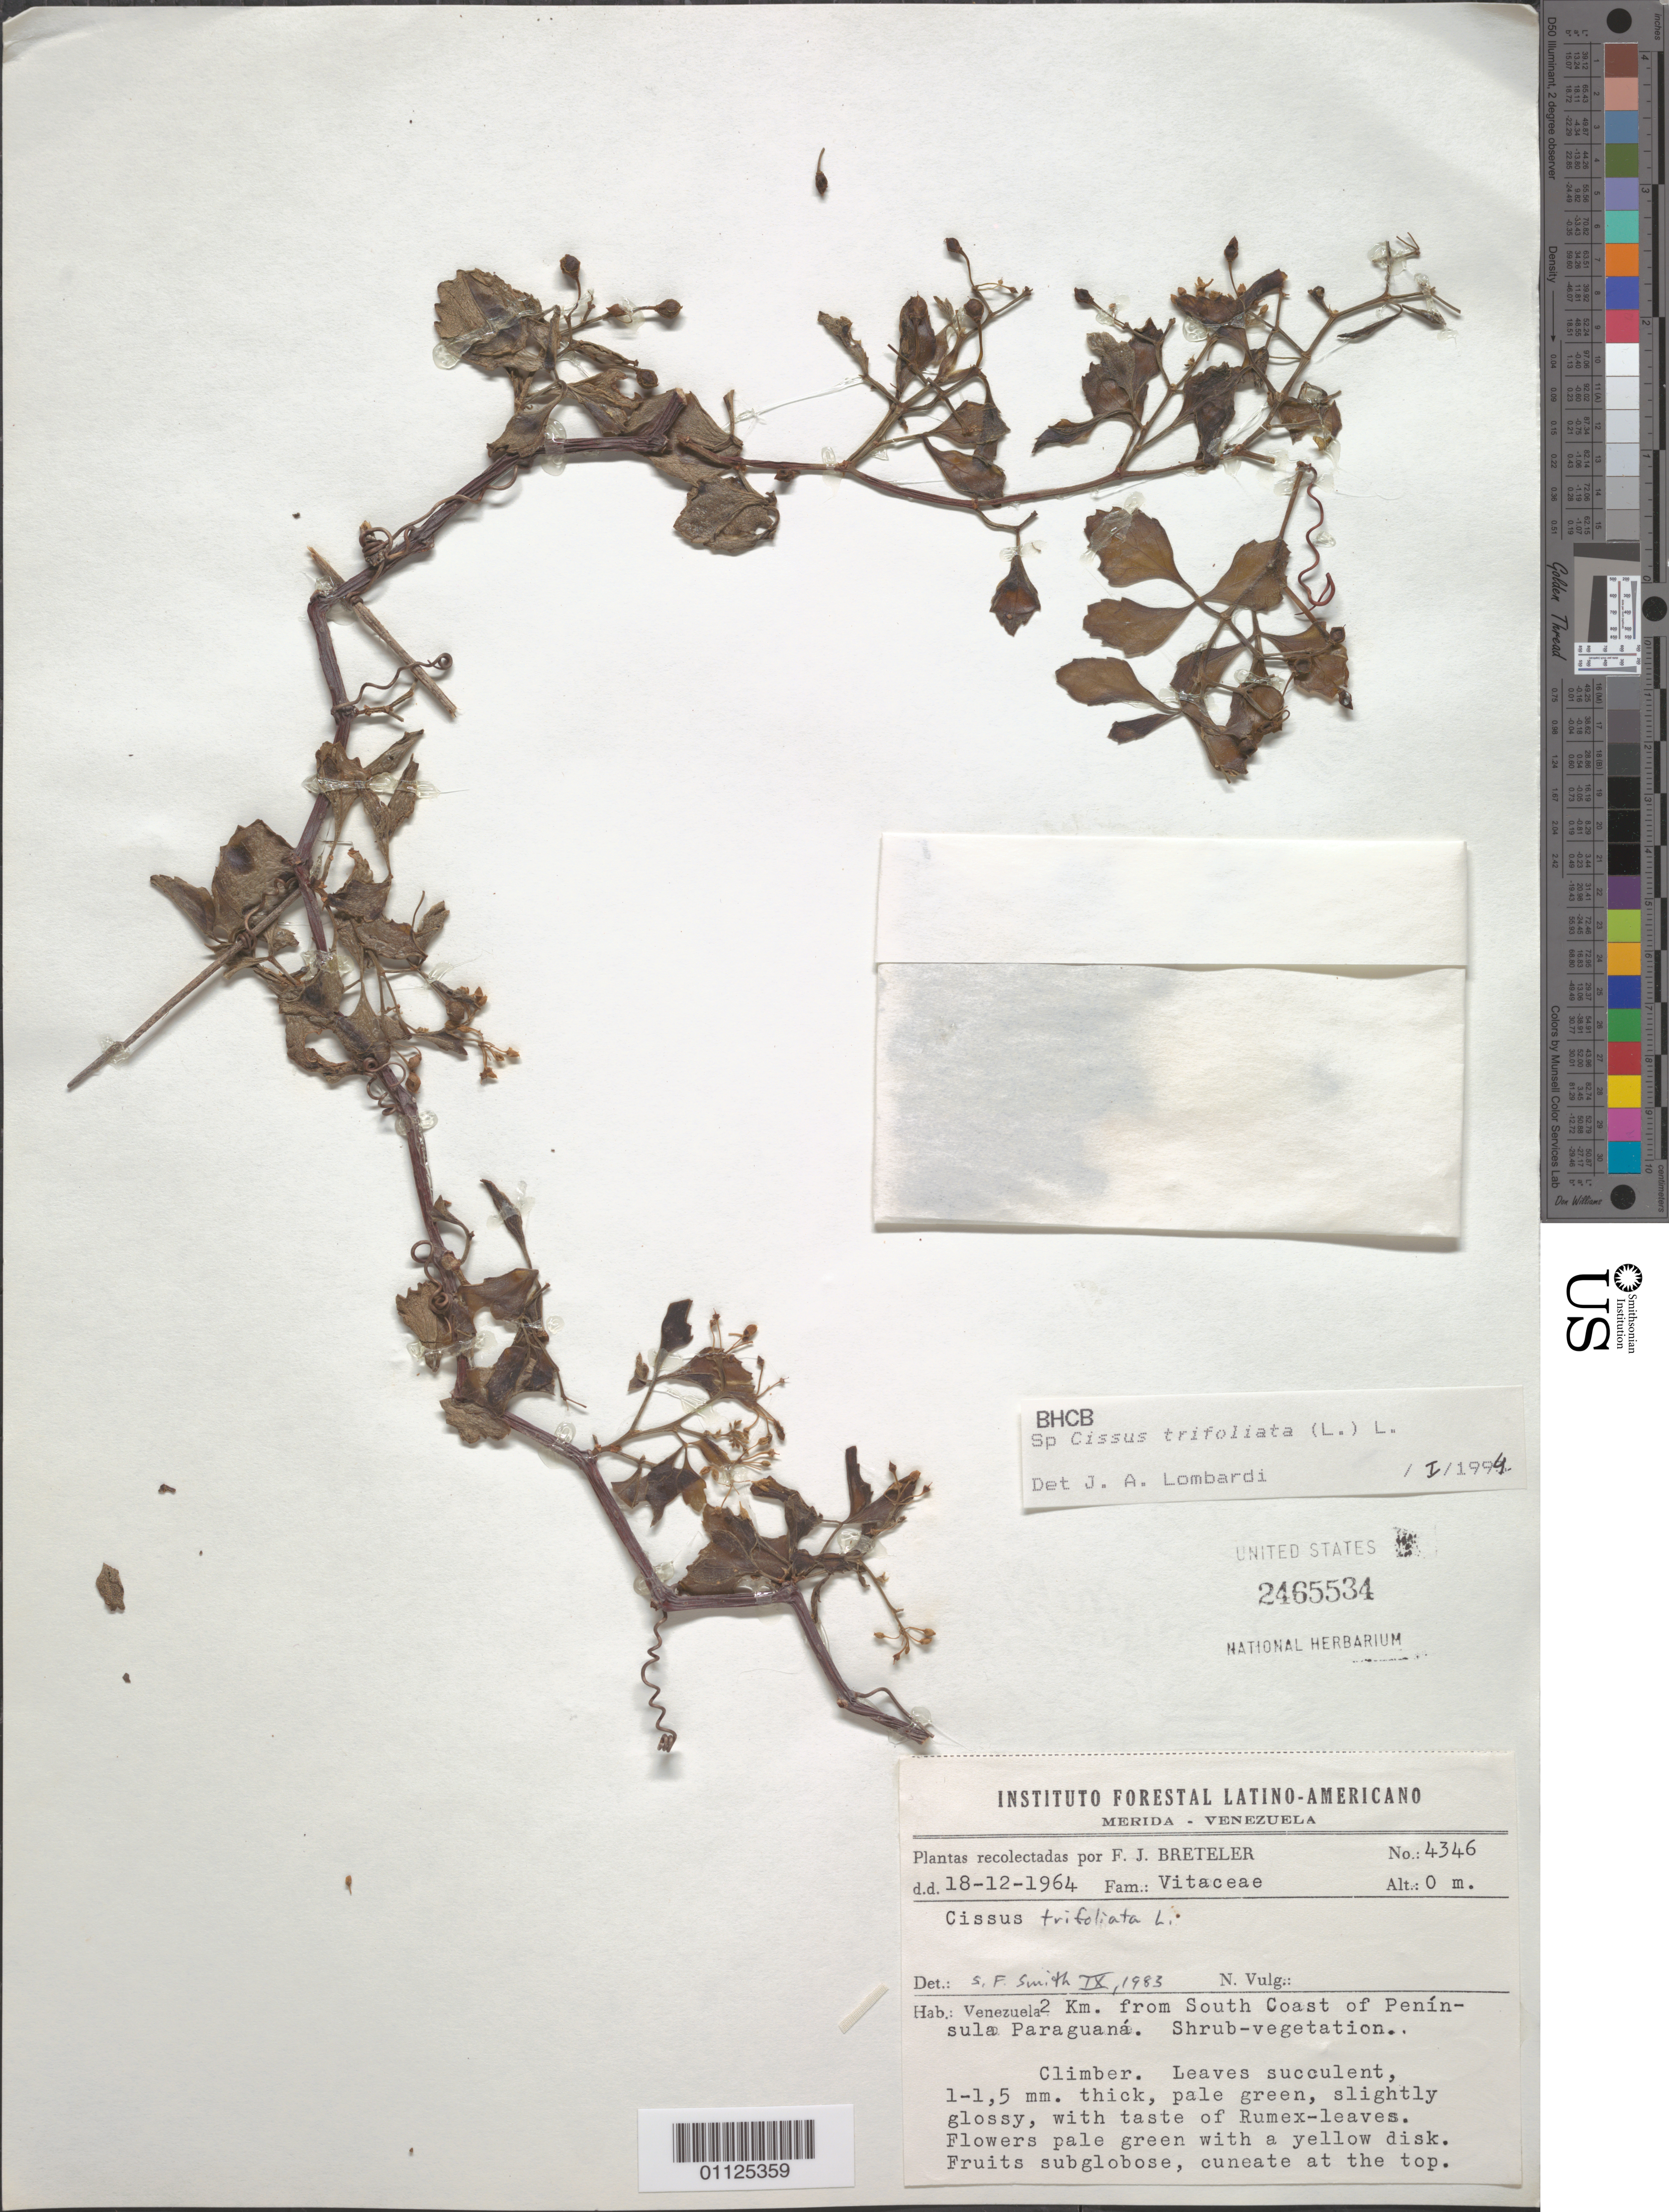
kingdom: Plantae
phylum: Tracheophyta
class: Magnoliopsida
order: Vitales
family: Vitaceae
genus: Cissus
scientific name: Cissus trifoliata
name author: (L.) L.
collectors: F. J. Breteler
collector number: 4346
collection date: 1964-12-18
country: Venezuela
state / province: Mérida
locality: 2 km from S Coast of Peninsula Paraguana.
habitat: Shrub-vegetation. Climber.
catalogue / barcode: US 2465534